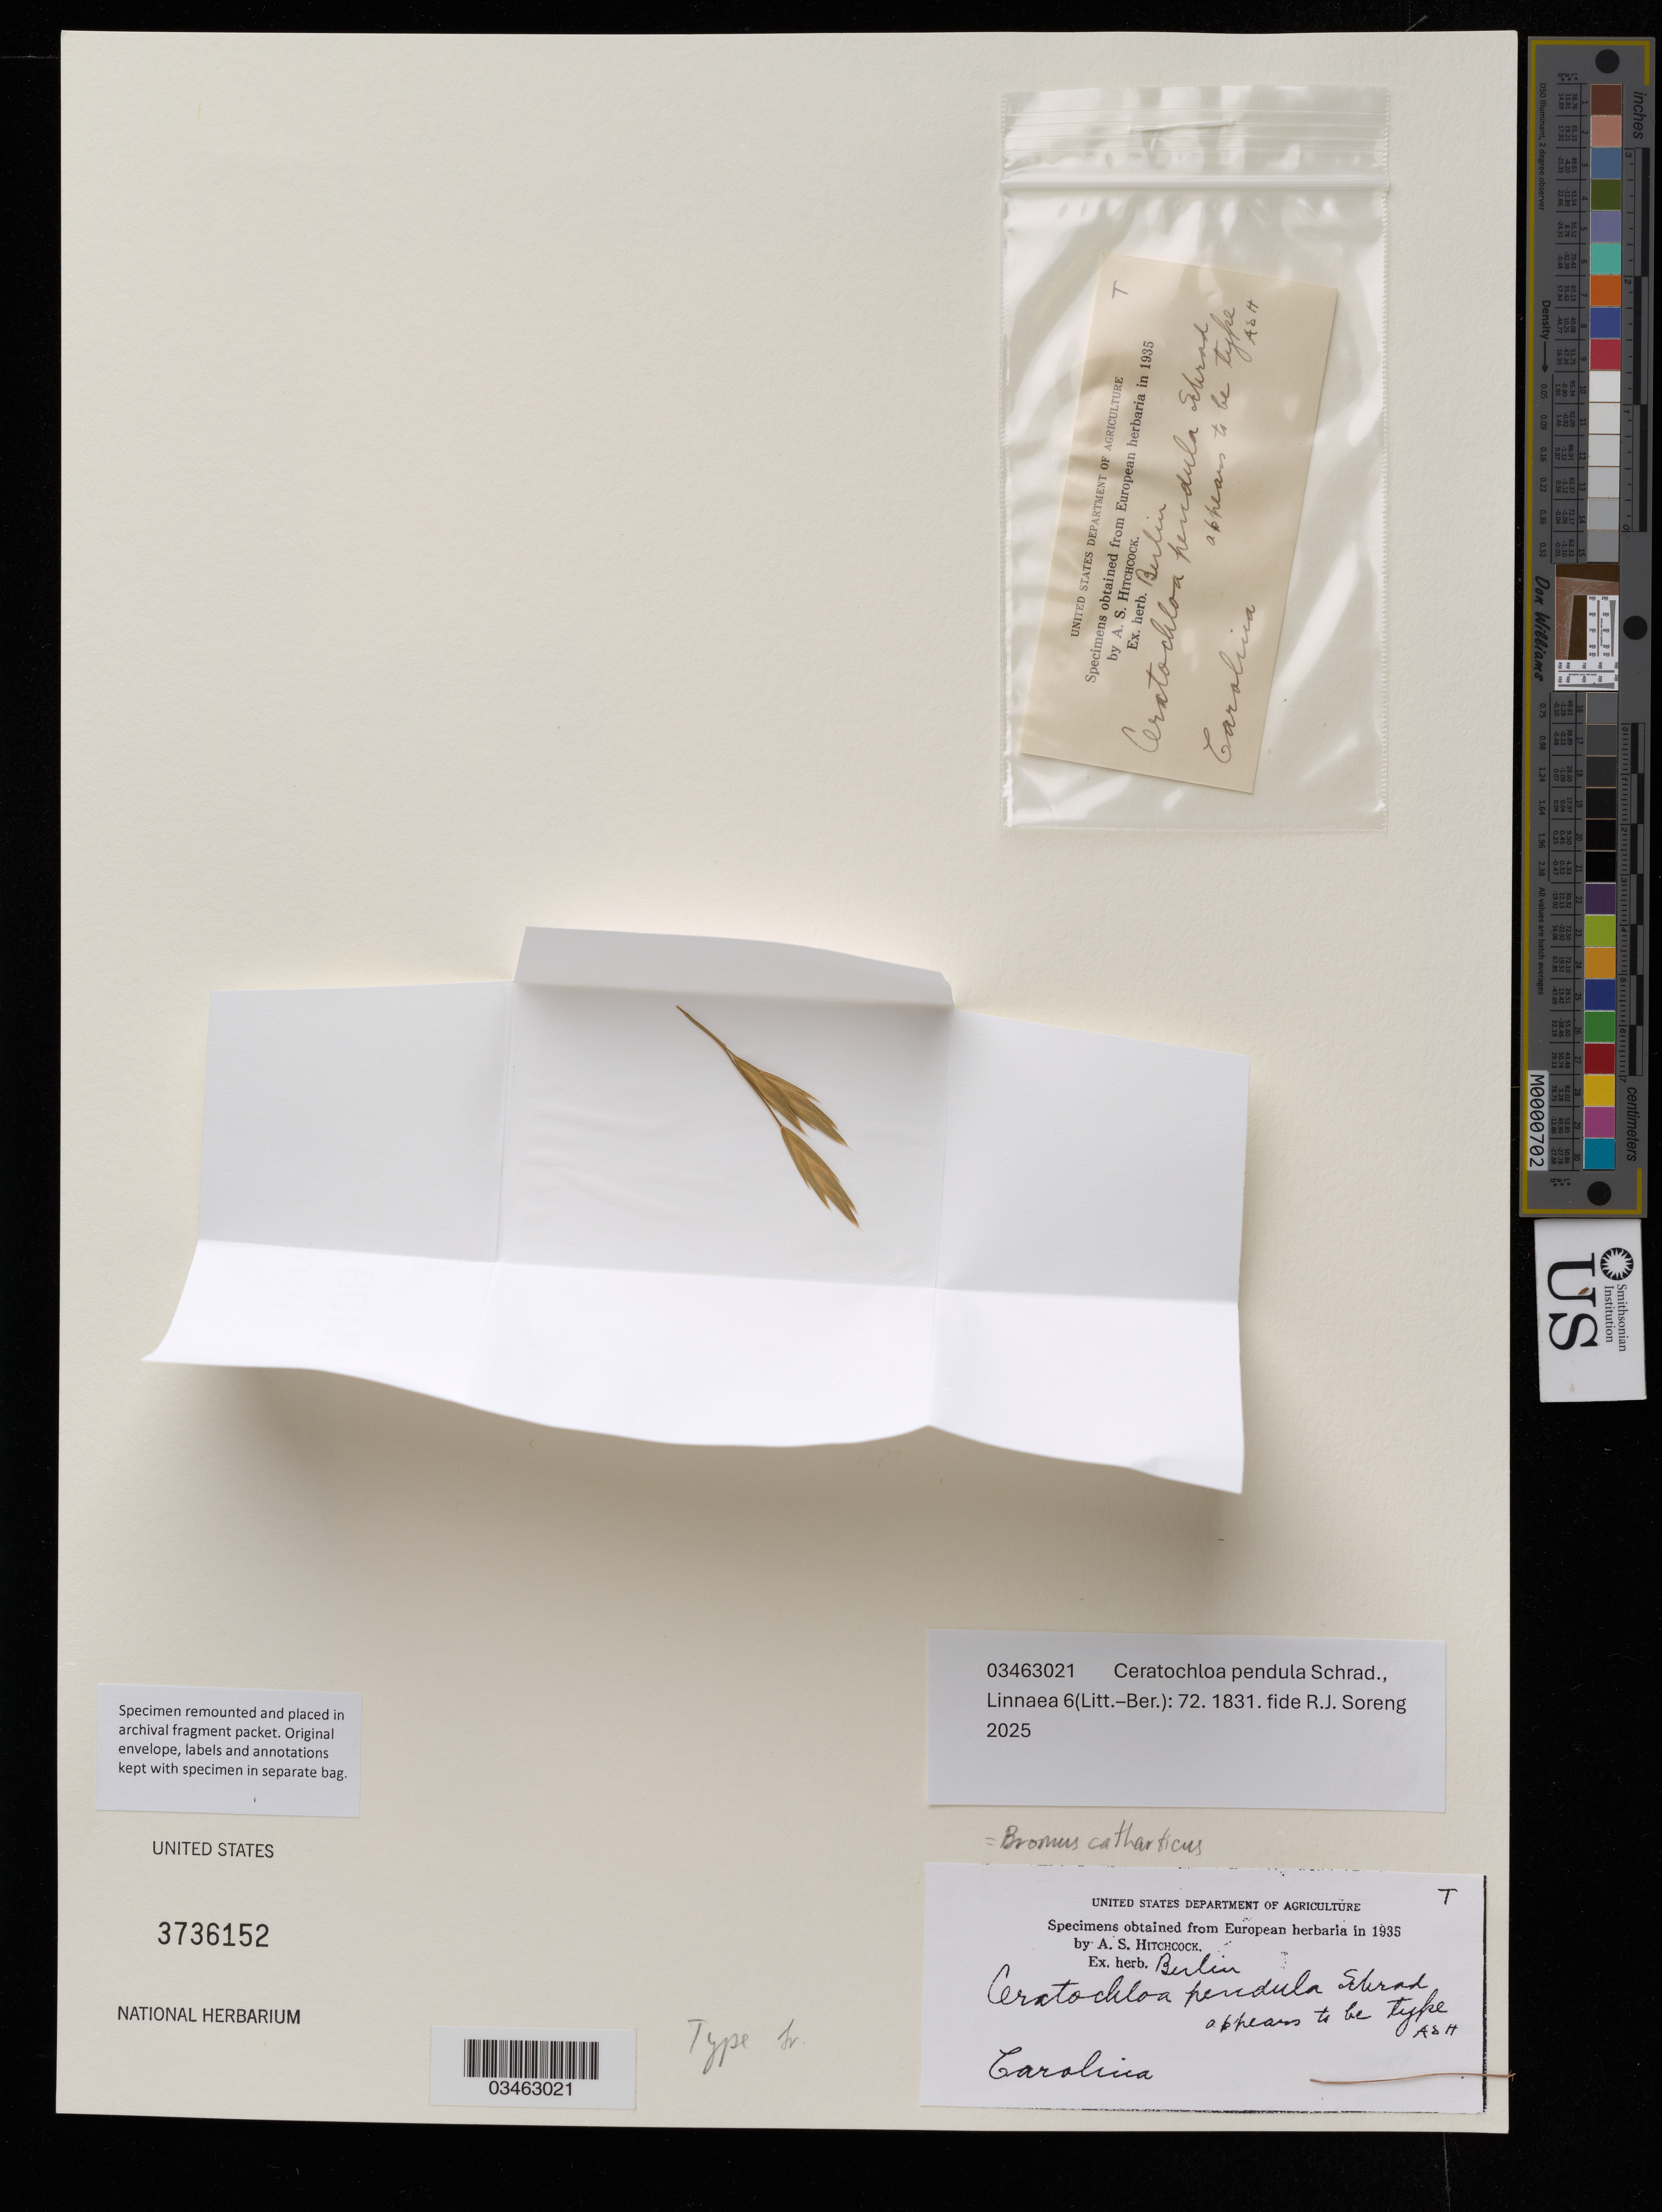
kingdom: Plantae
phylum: Tracheophyta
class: Liliopsida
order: Poales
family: Poaceae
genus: Ceratochloa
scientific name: Ceratochloa pendula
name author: Schrad.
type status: Type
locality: Carolina.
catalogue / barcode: US 3736152